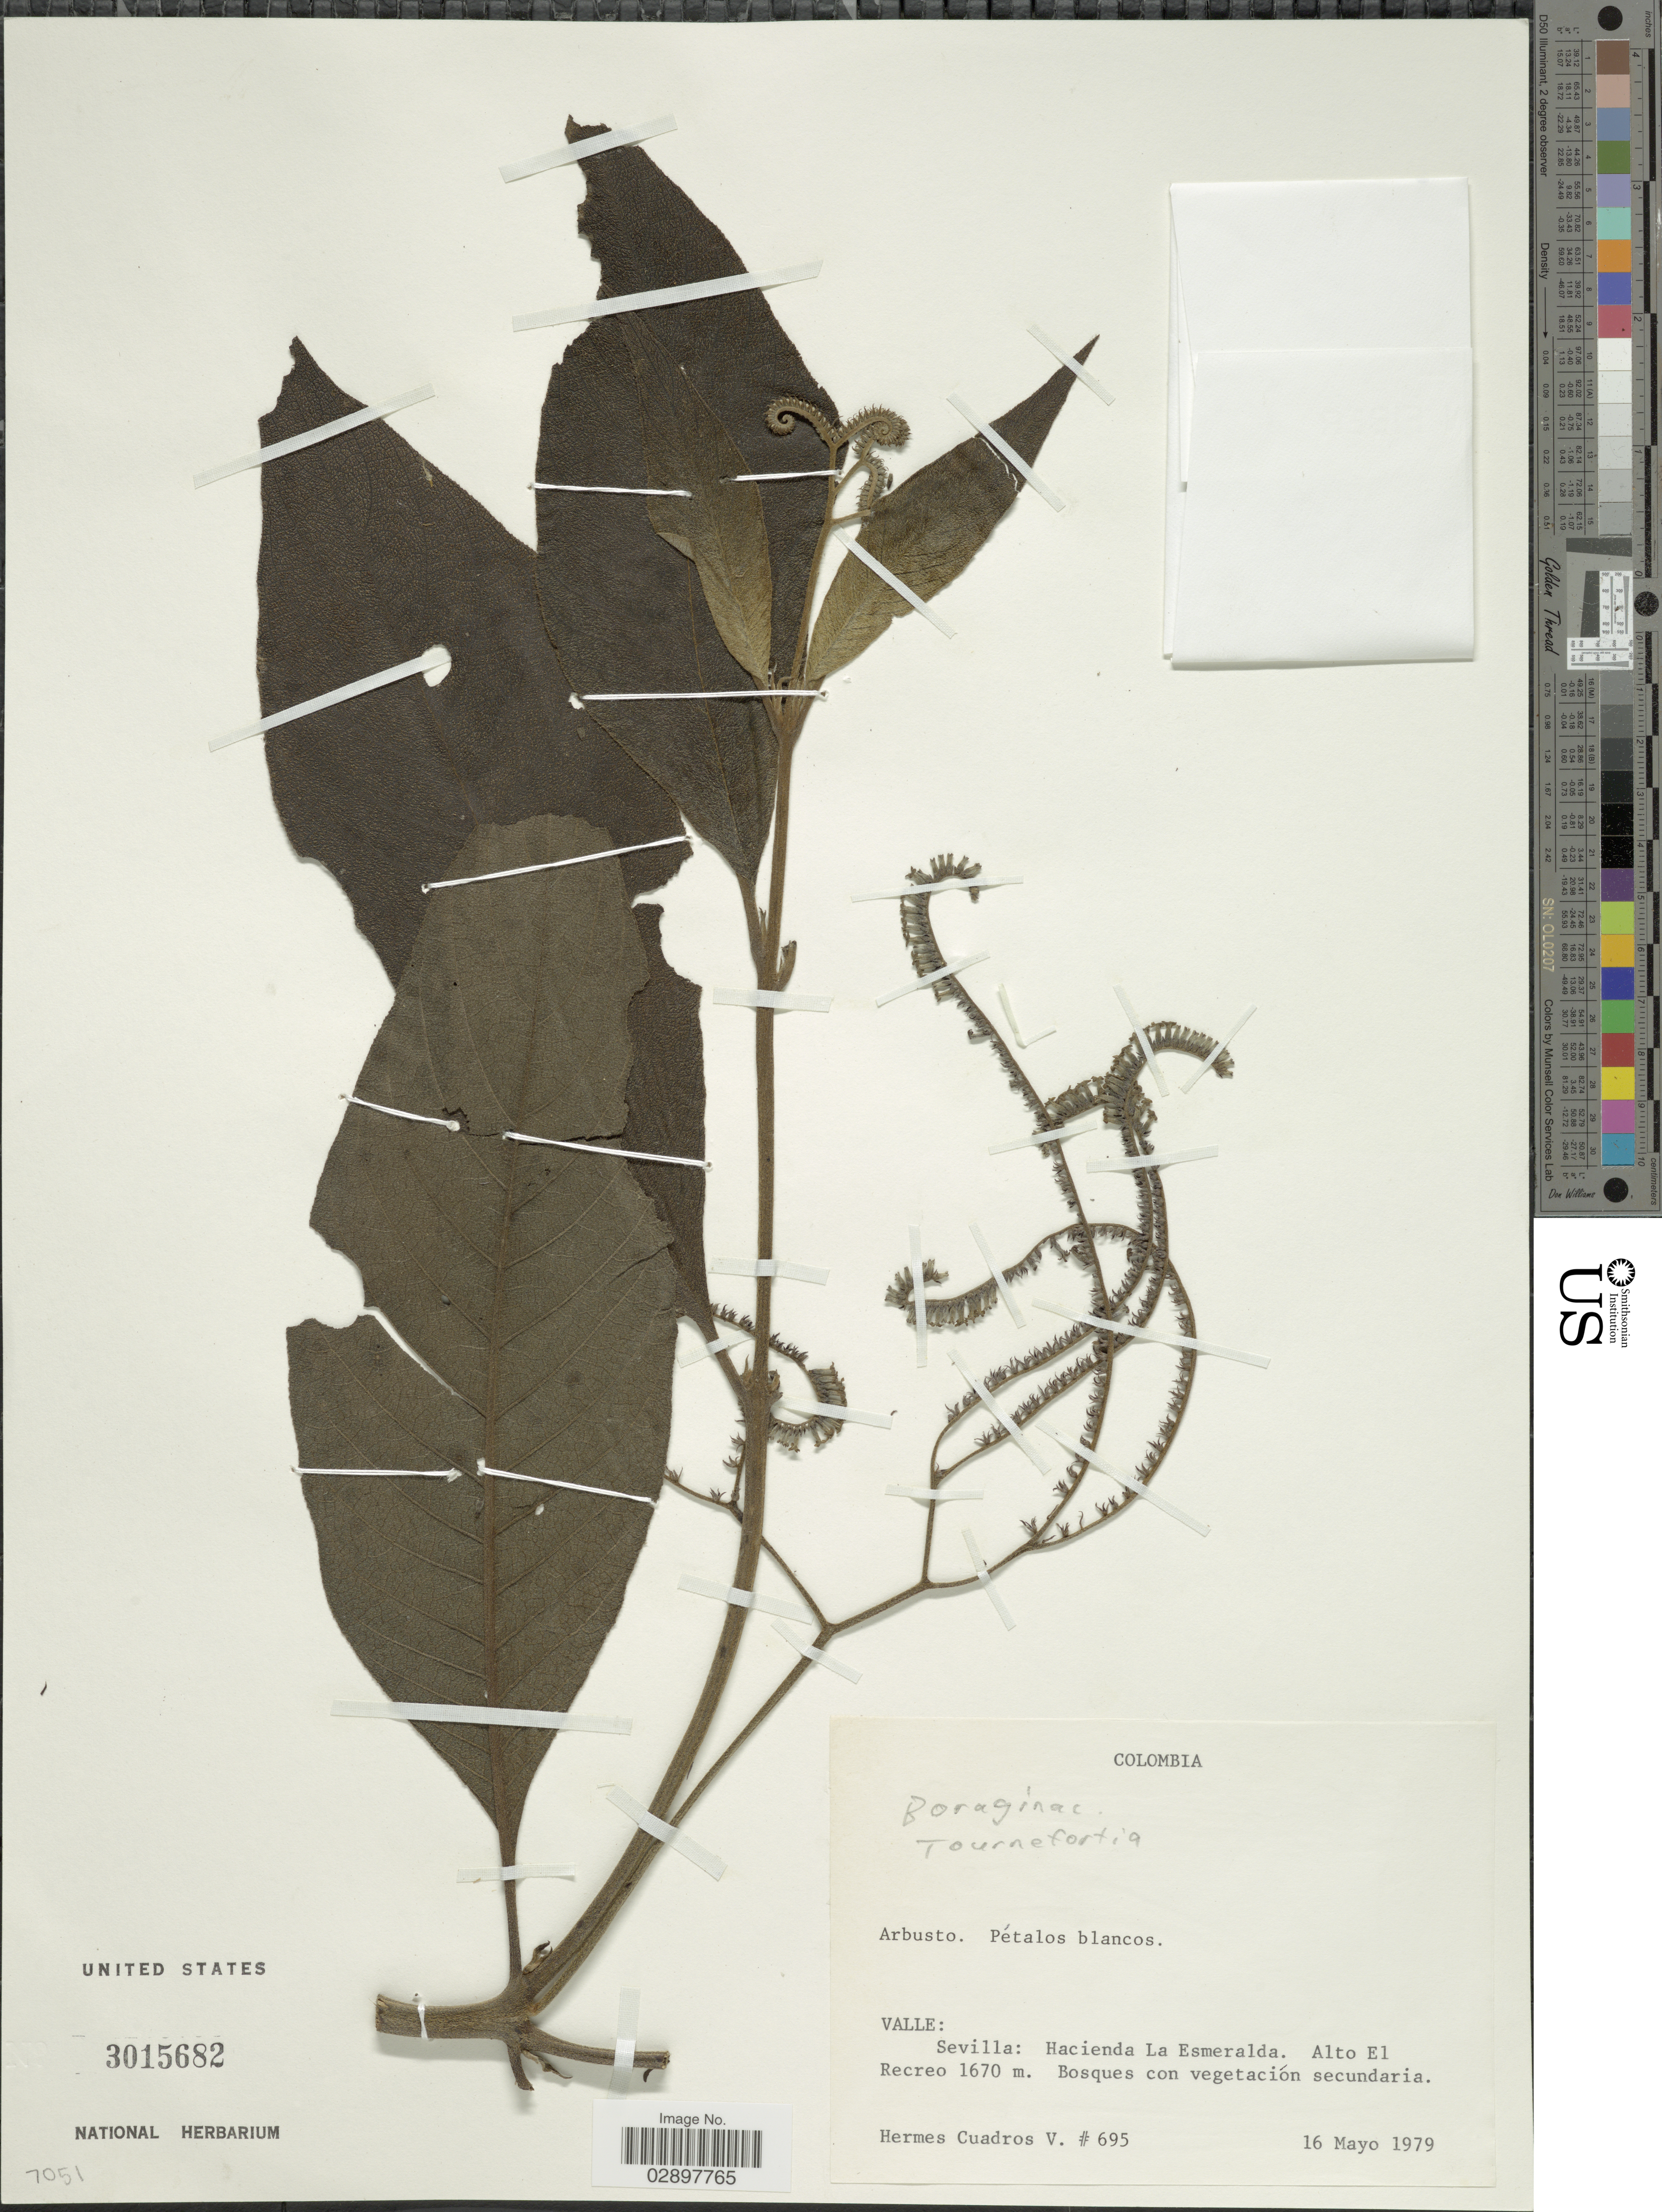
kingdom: Plantae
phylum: Tracheophyta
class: Magnoliopsida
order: Boraginales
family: Heliotropiaceae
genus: Tournefortia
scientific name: Tournefortia sp.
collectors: H. Cuadros V.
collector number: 695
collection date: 1979-05-16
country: Colombia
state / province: Valle del Cauca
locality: Valle: Sevilla: Hacienda La Esmeralda. Alto El Recreo.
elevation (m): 1670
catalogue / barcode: US 3015682